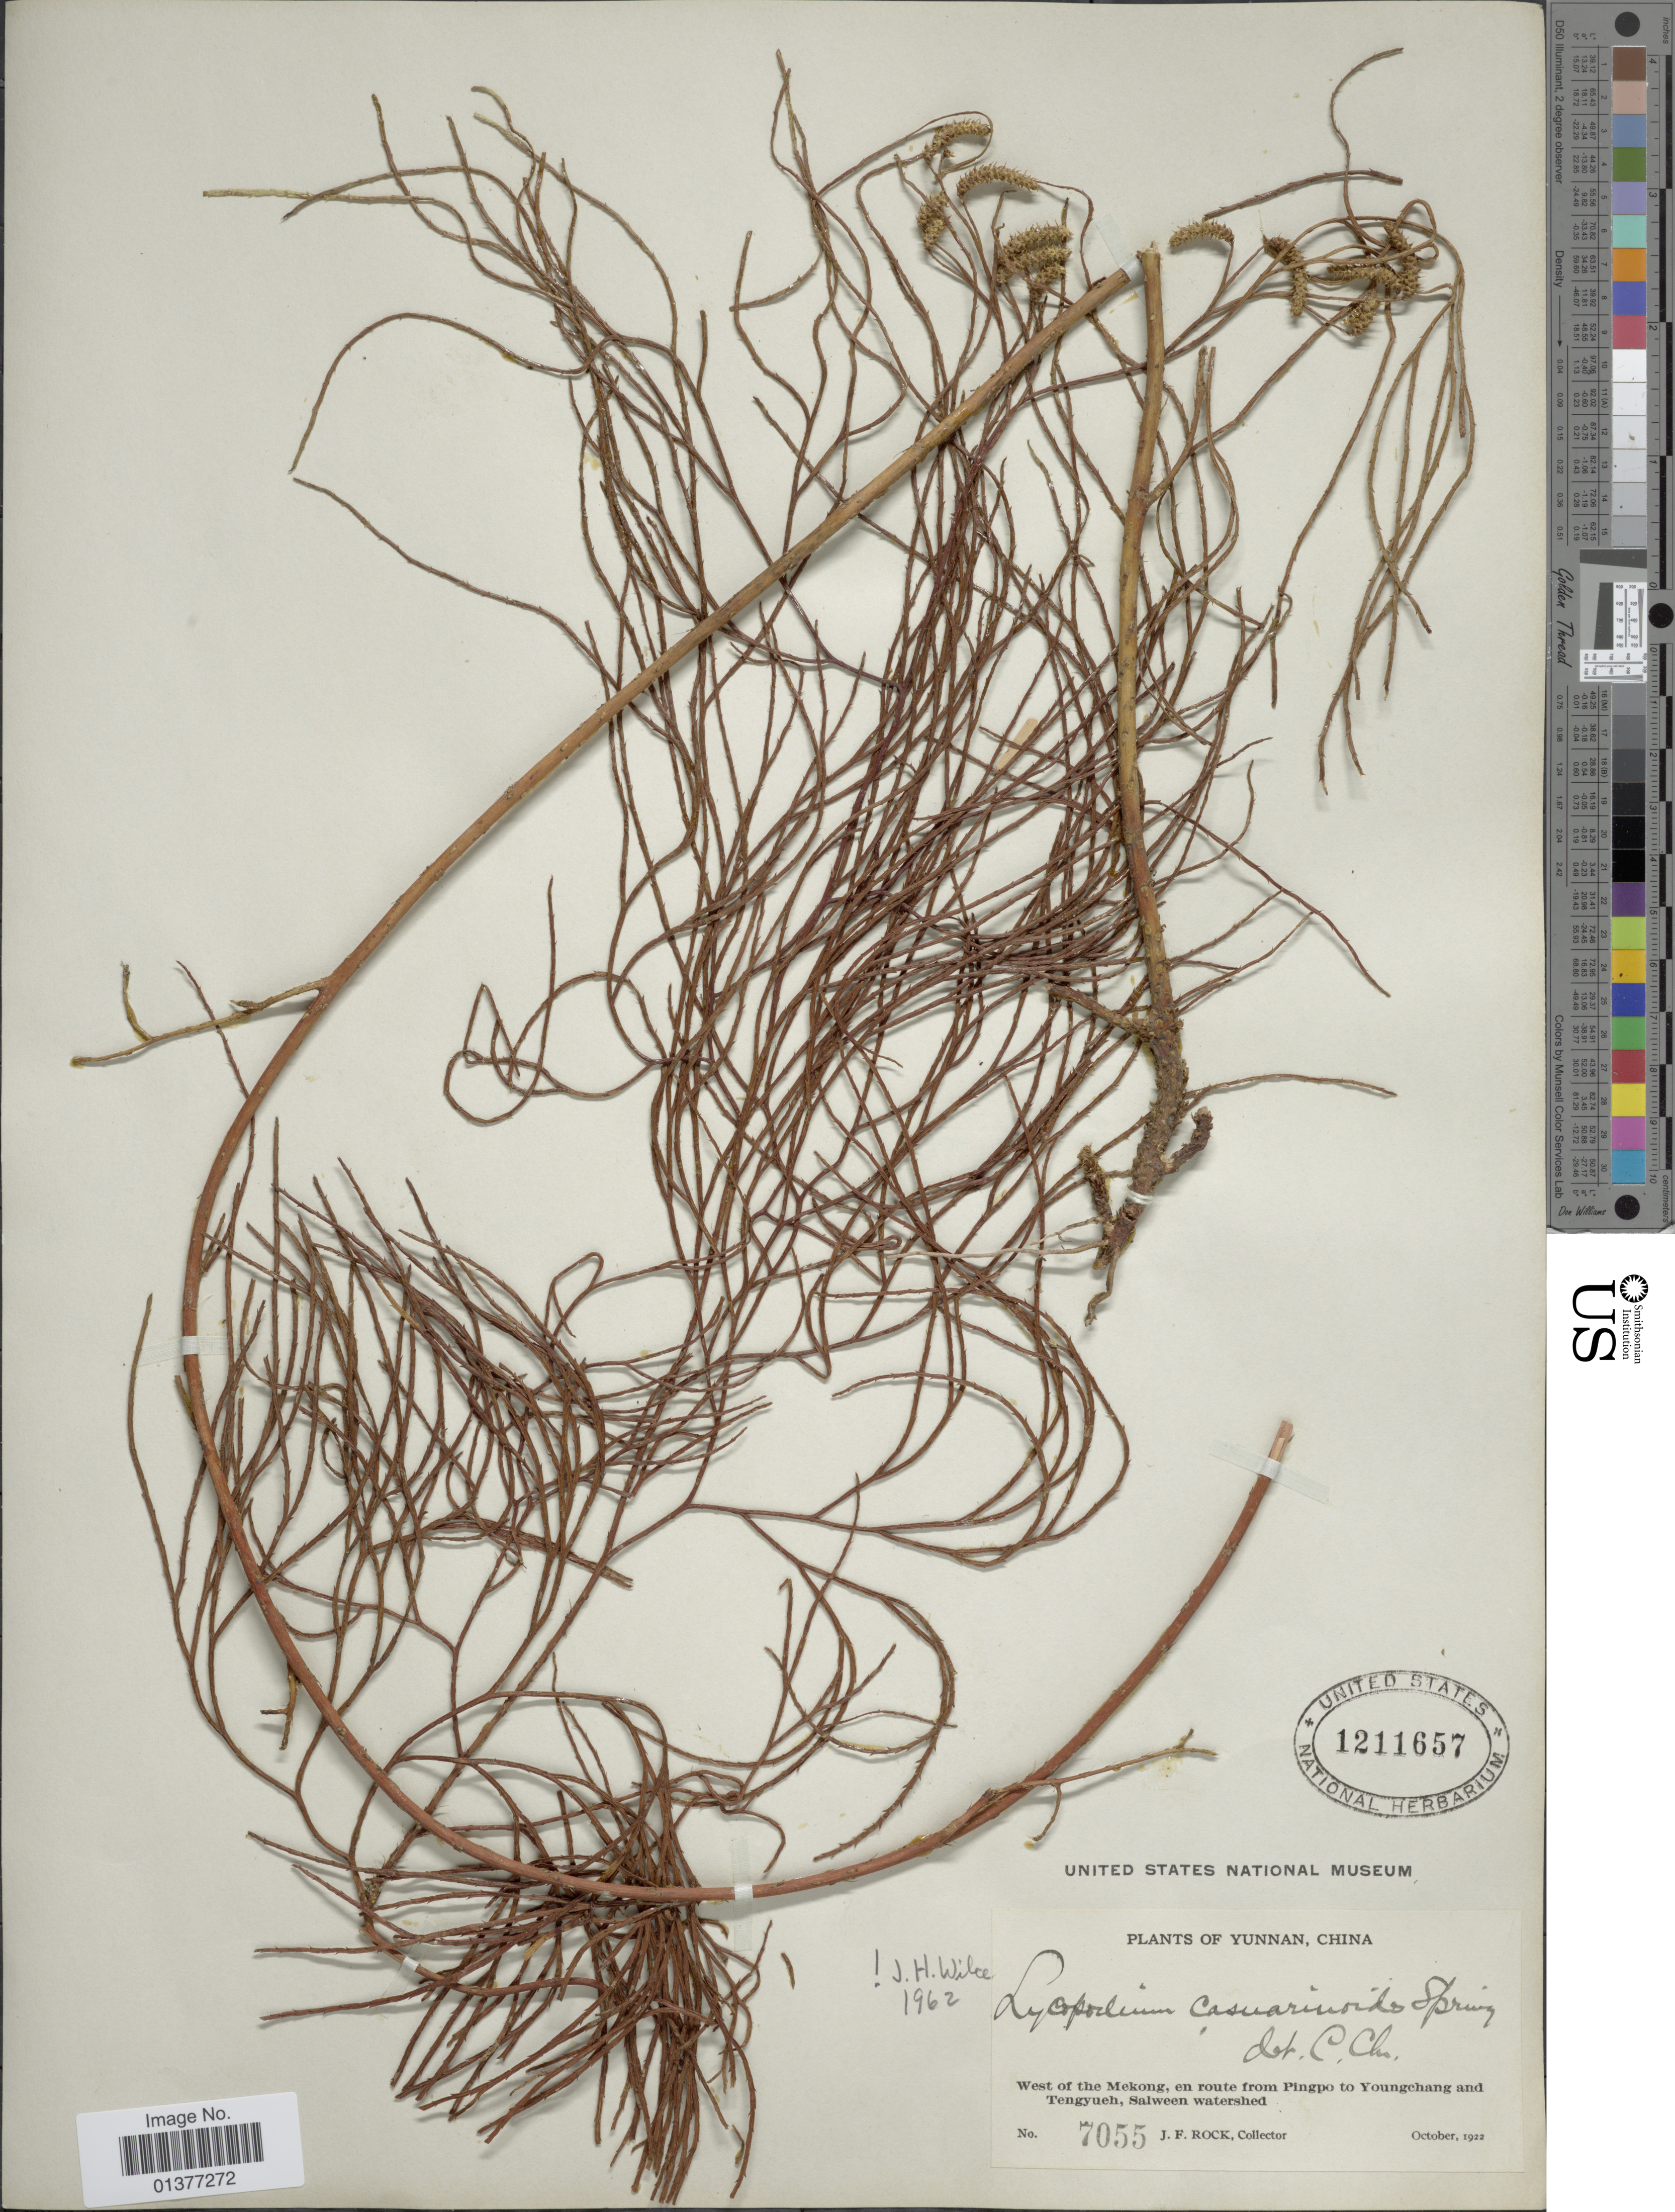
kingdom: Plantae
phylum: Tracheophyta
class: Lycopodiopsida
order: Lycopodiales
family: Lycopodiaceae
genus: Lycopodiastrum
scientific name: Lycopodiastrum casuarinoides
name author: (Spring) Holub ex R.D. Dixit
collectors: J. Rock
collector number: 7055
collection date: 1922-10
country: China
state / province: Yunnan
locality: West of the Mekong, en route from Pingpo to Youngchang and Tengyeuh, Salween watershed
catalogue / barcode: US 1211657